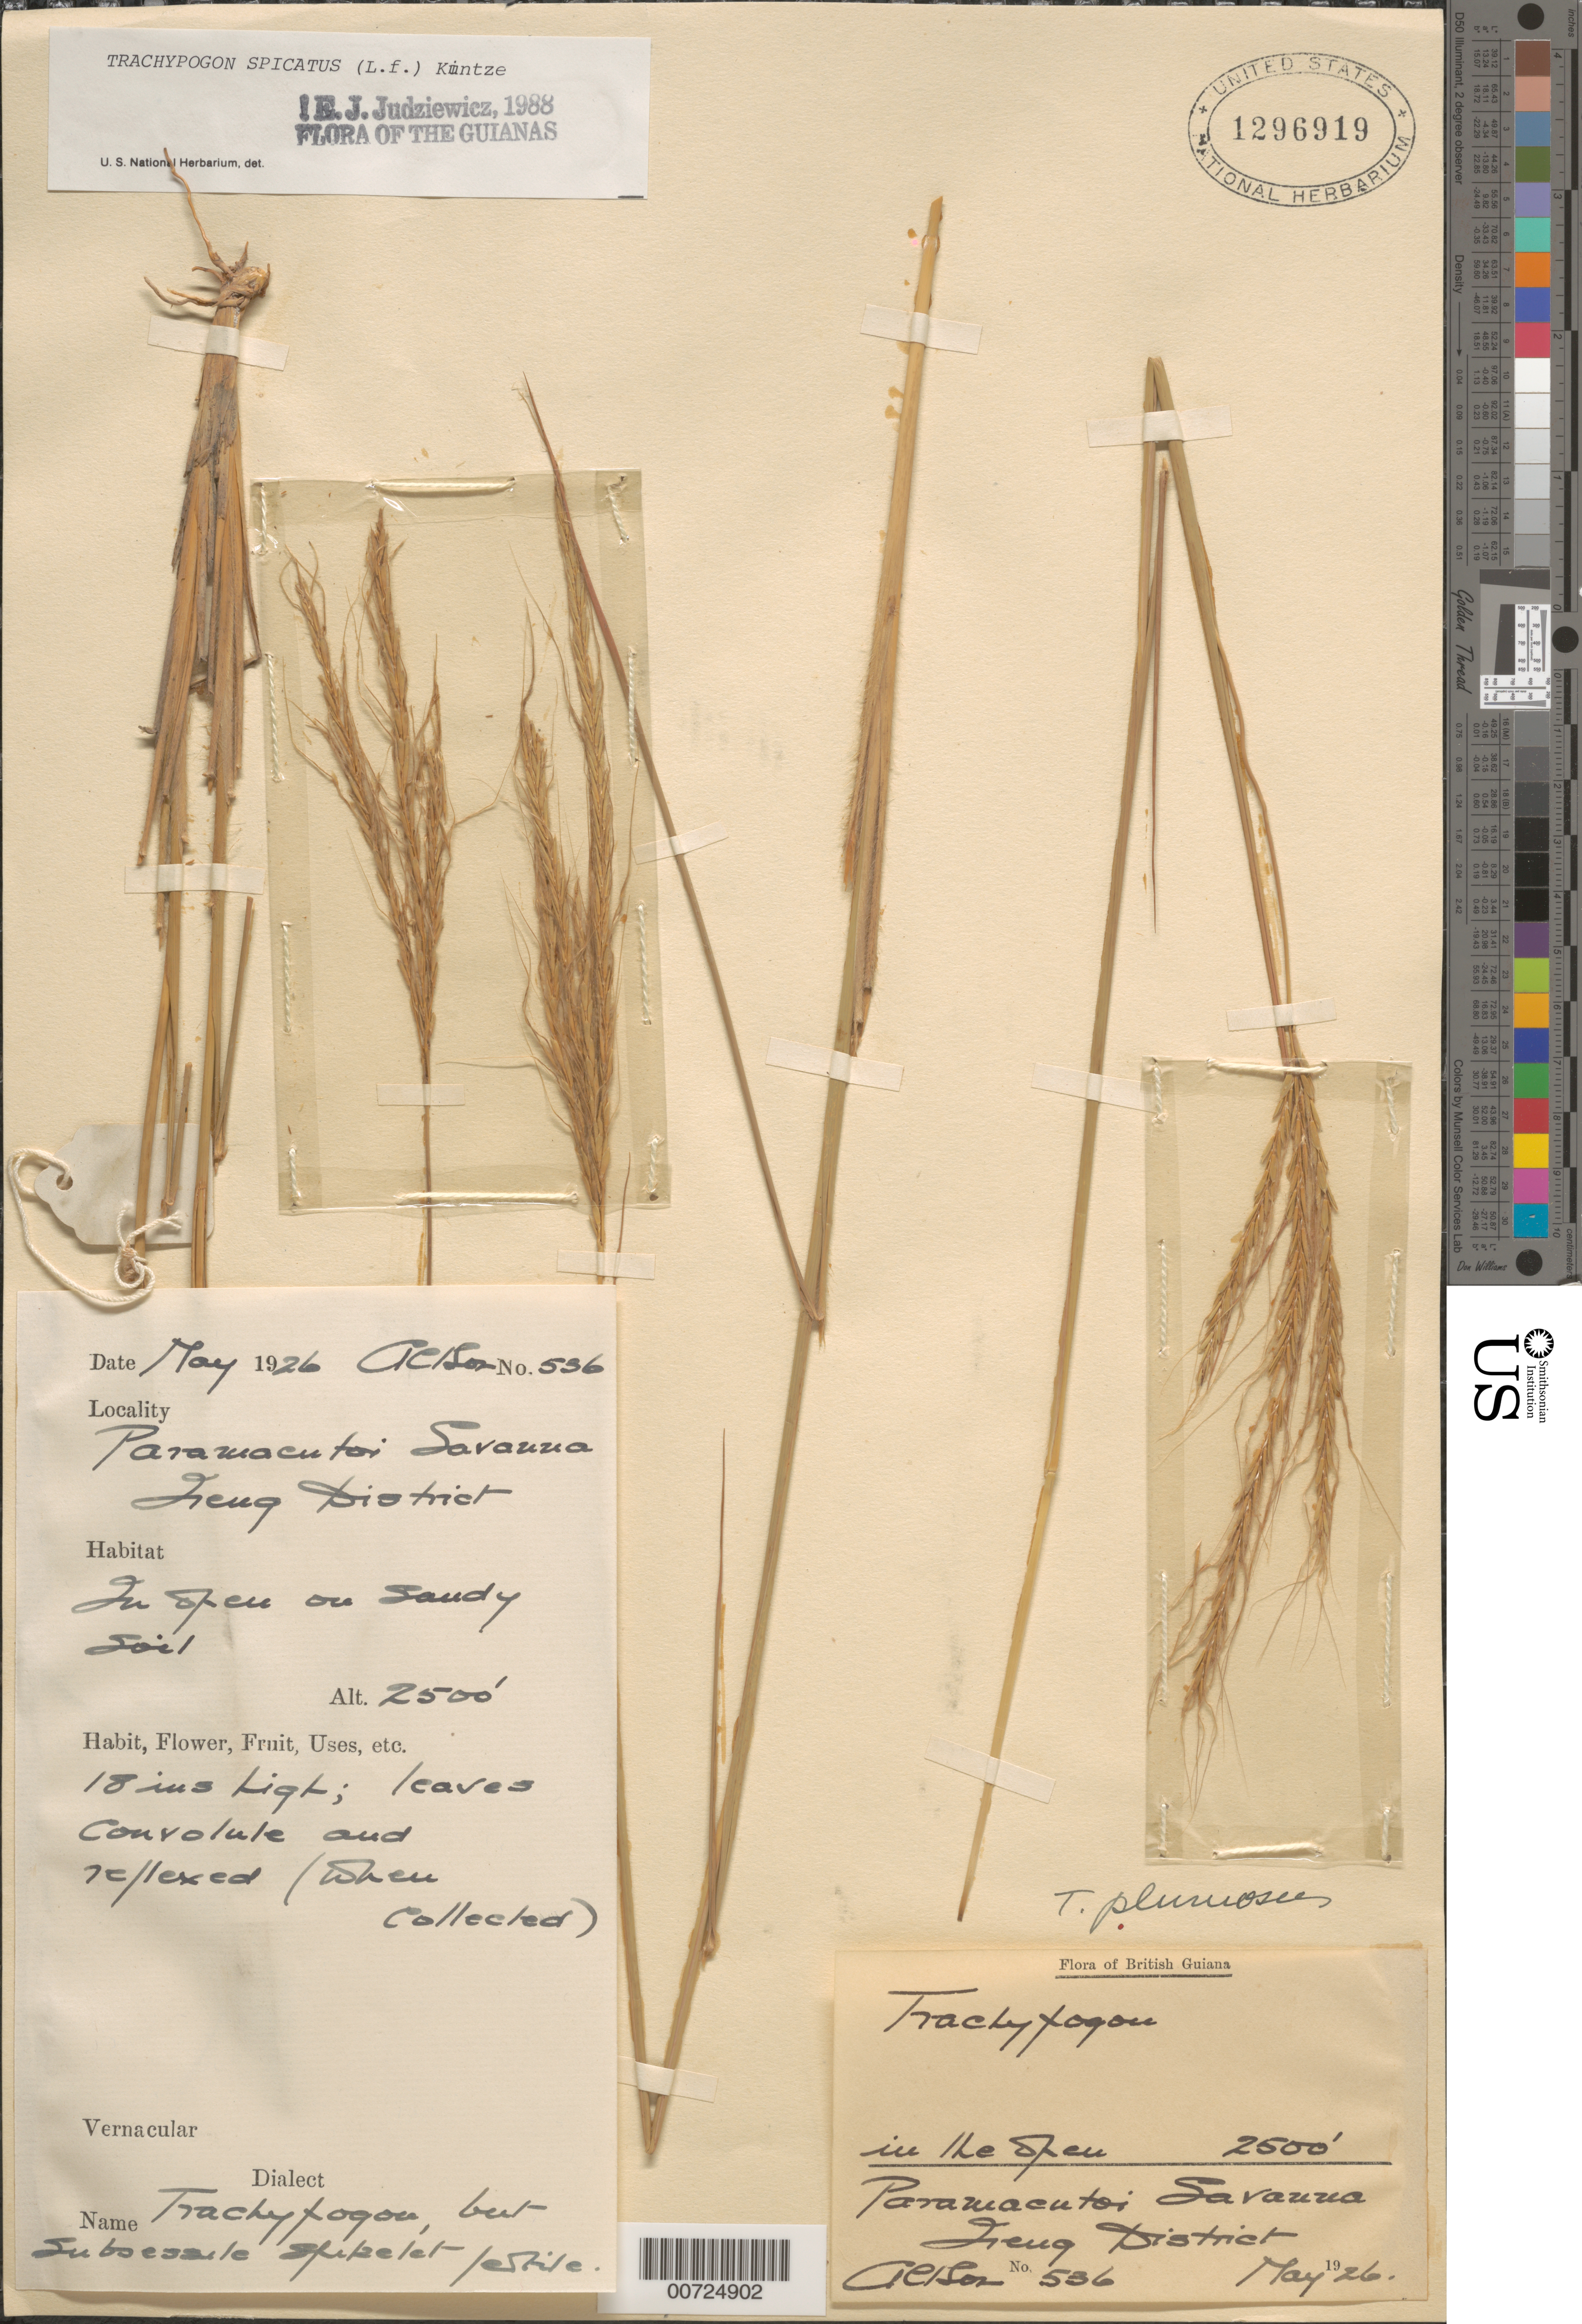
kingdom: Plantae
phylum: Tracheophyta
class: Liliopsida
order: Poales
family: Poaceae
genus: Trachypogon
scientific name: Trachypogon spicatus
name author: (L. f.) Kuntze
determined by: Judziewicz, E. J.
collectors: R. Altson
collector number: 536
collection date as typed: May-26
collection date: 1926-05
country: Guyana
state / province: Potaro-Siparuni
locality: Paramakatoi Savanna, Ireng District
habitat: In the open, on sand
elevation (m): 762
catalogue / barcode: US 1296919